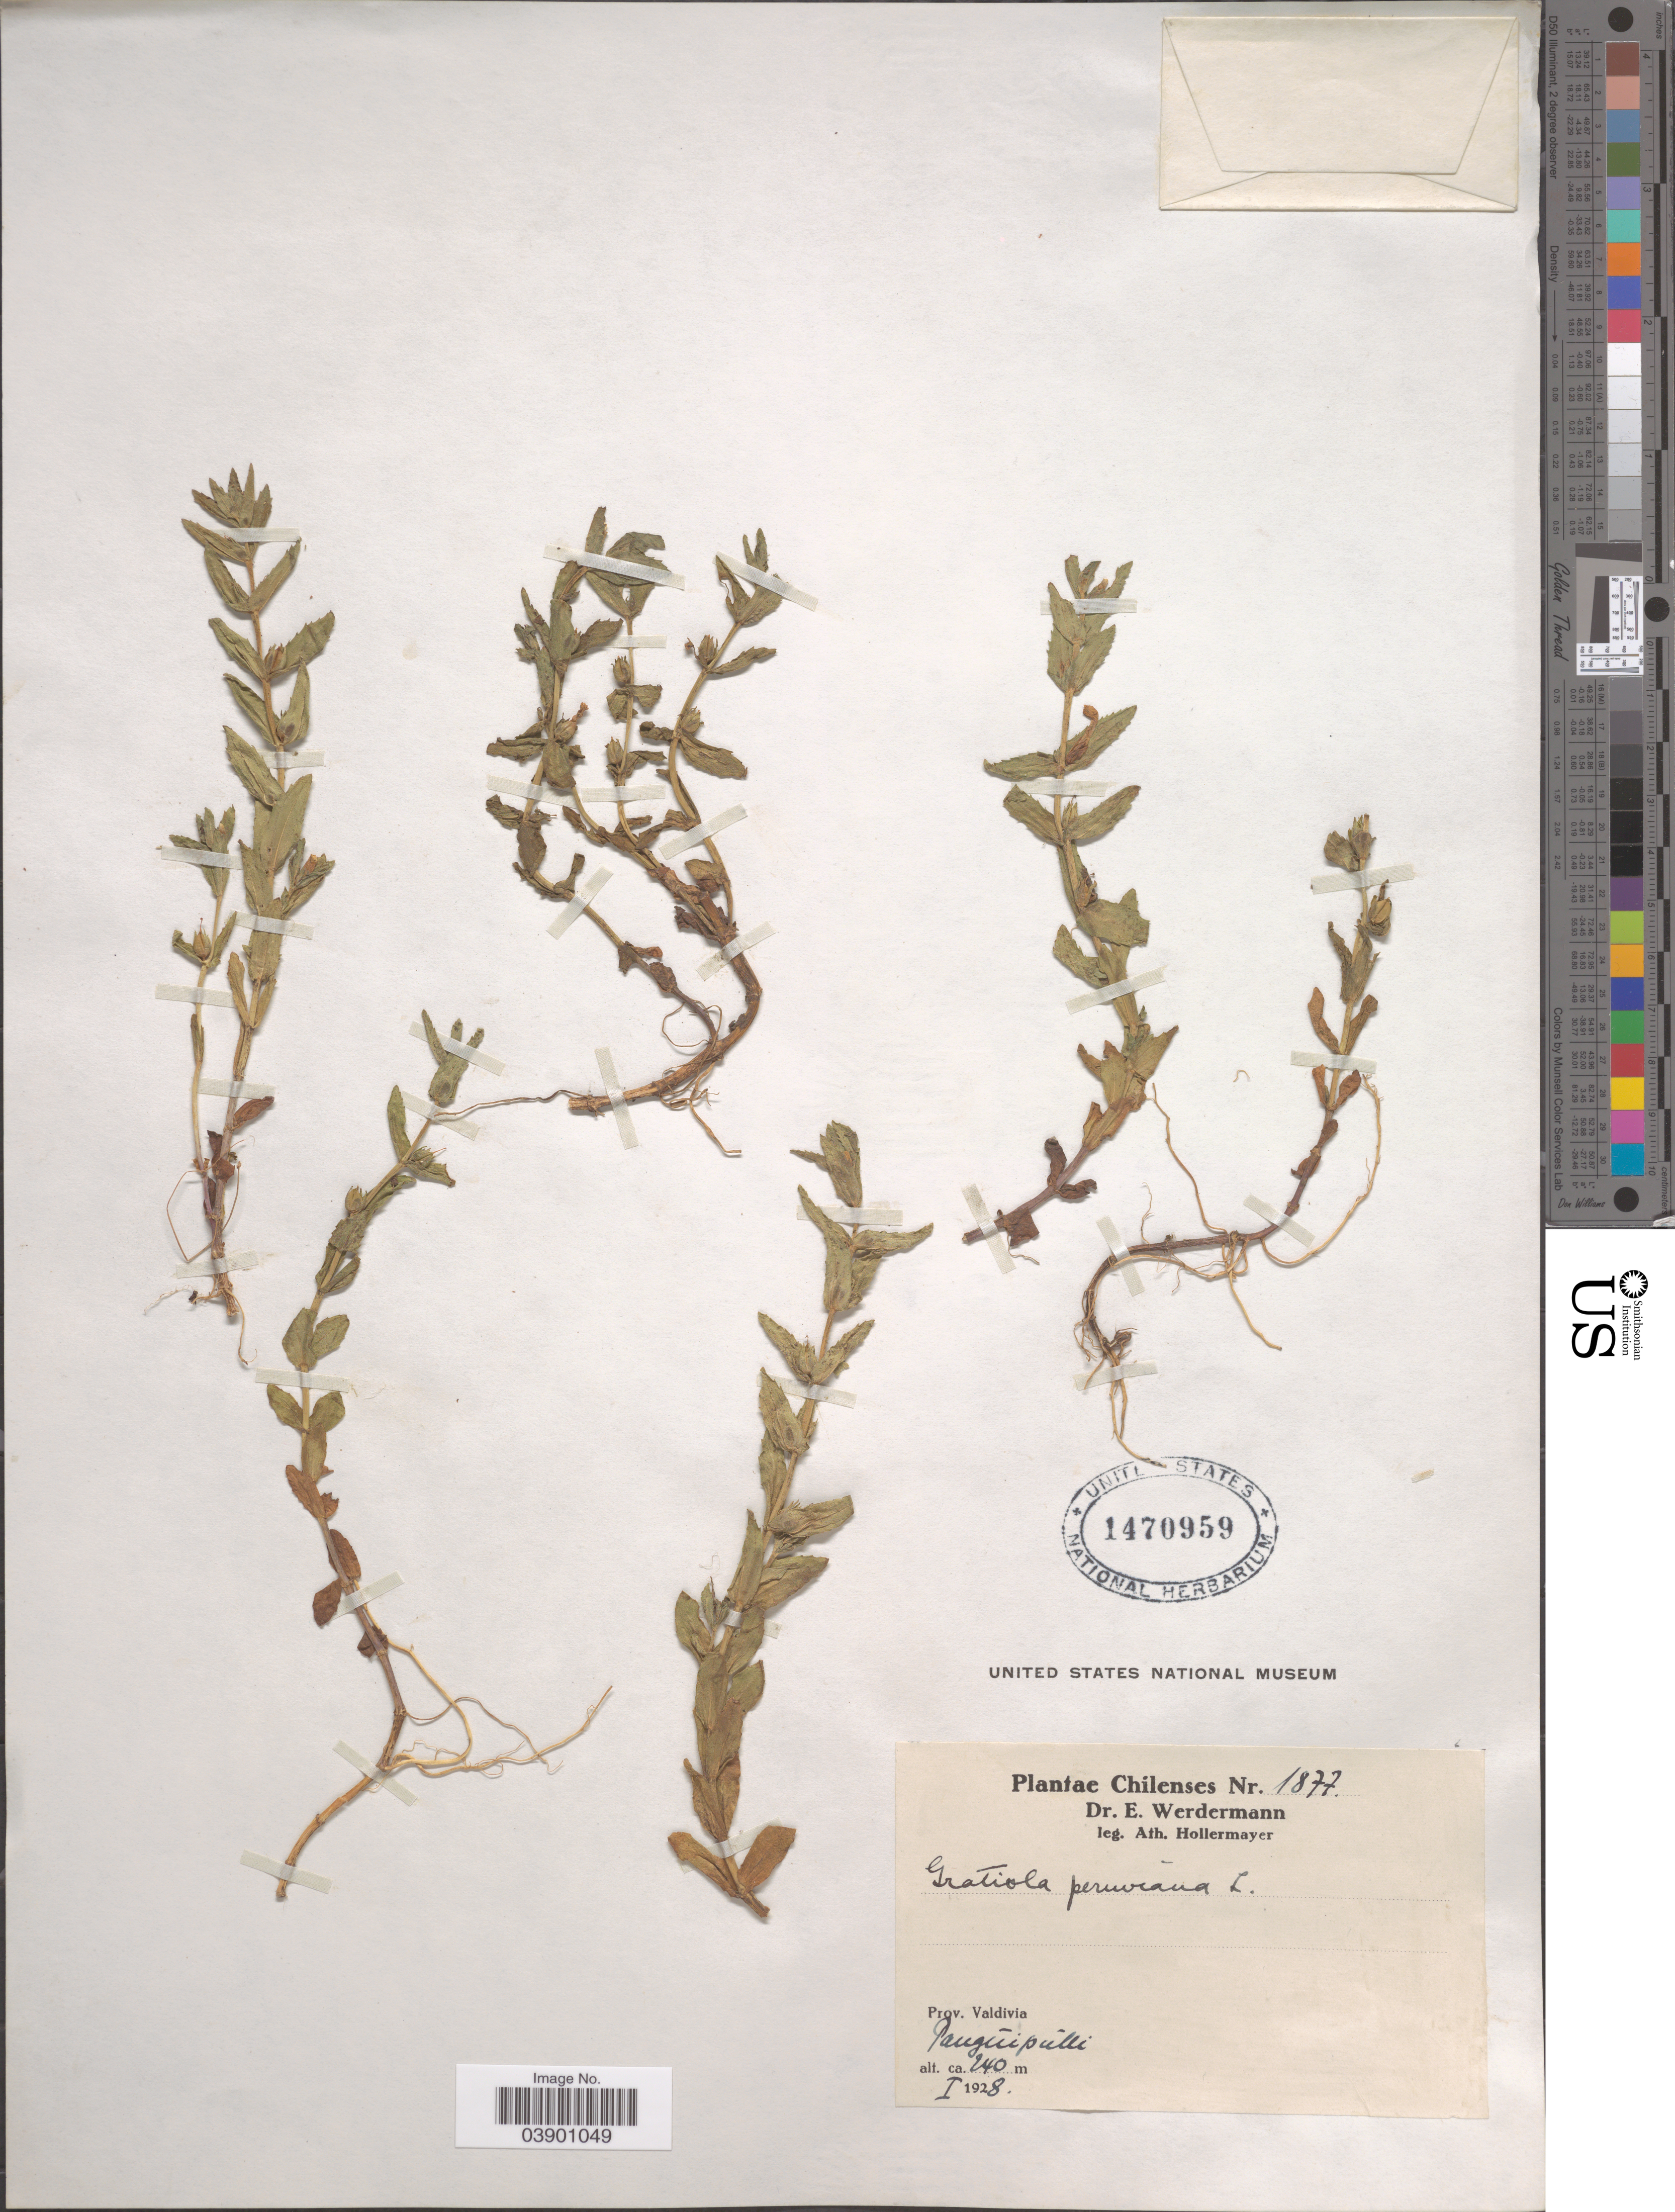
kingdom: Plantae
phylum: Tracheophyta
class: Magnoliopsida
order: Lamiales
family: Plantaginaceae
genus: Gratiola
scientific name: Gratiola peruviana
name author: L.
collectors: A. Hollermayer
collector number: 1877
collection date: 1928-01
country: Chile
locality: Prov. Valdivia. Pauguipulli.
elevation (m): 240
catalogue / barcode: US 1470959